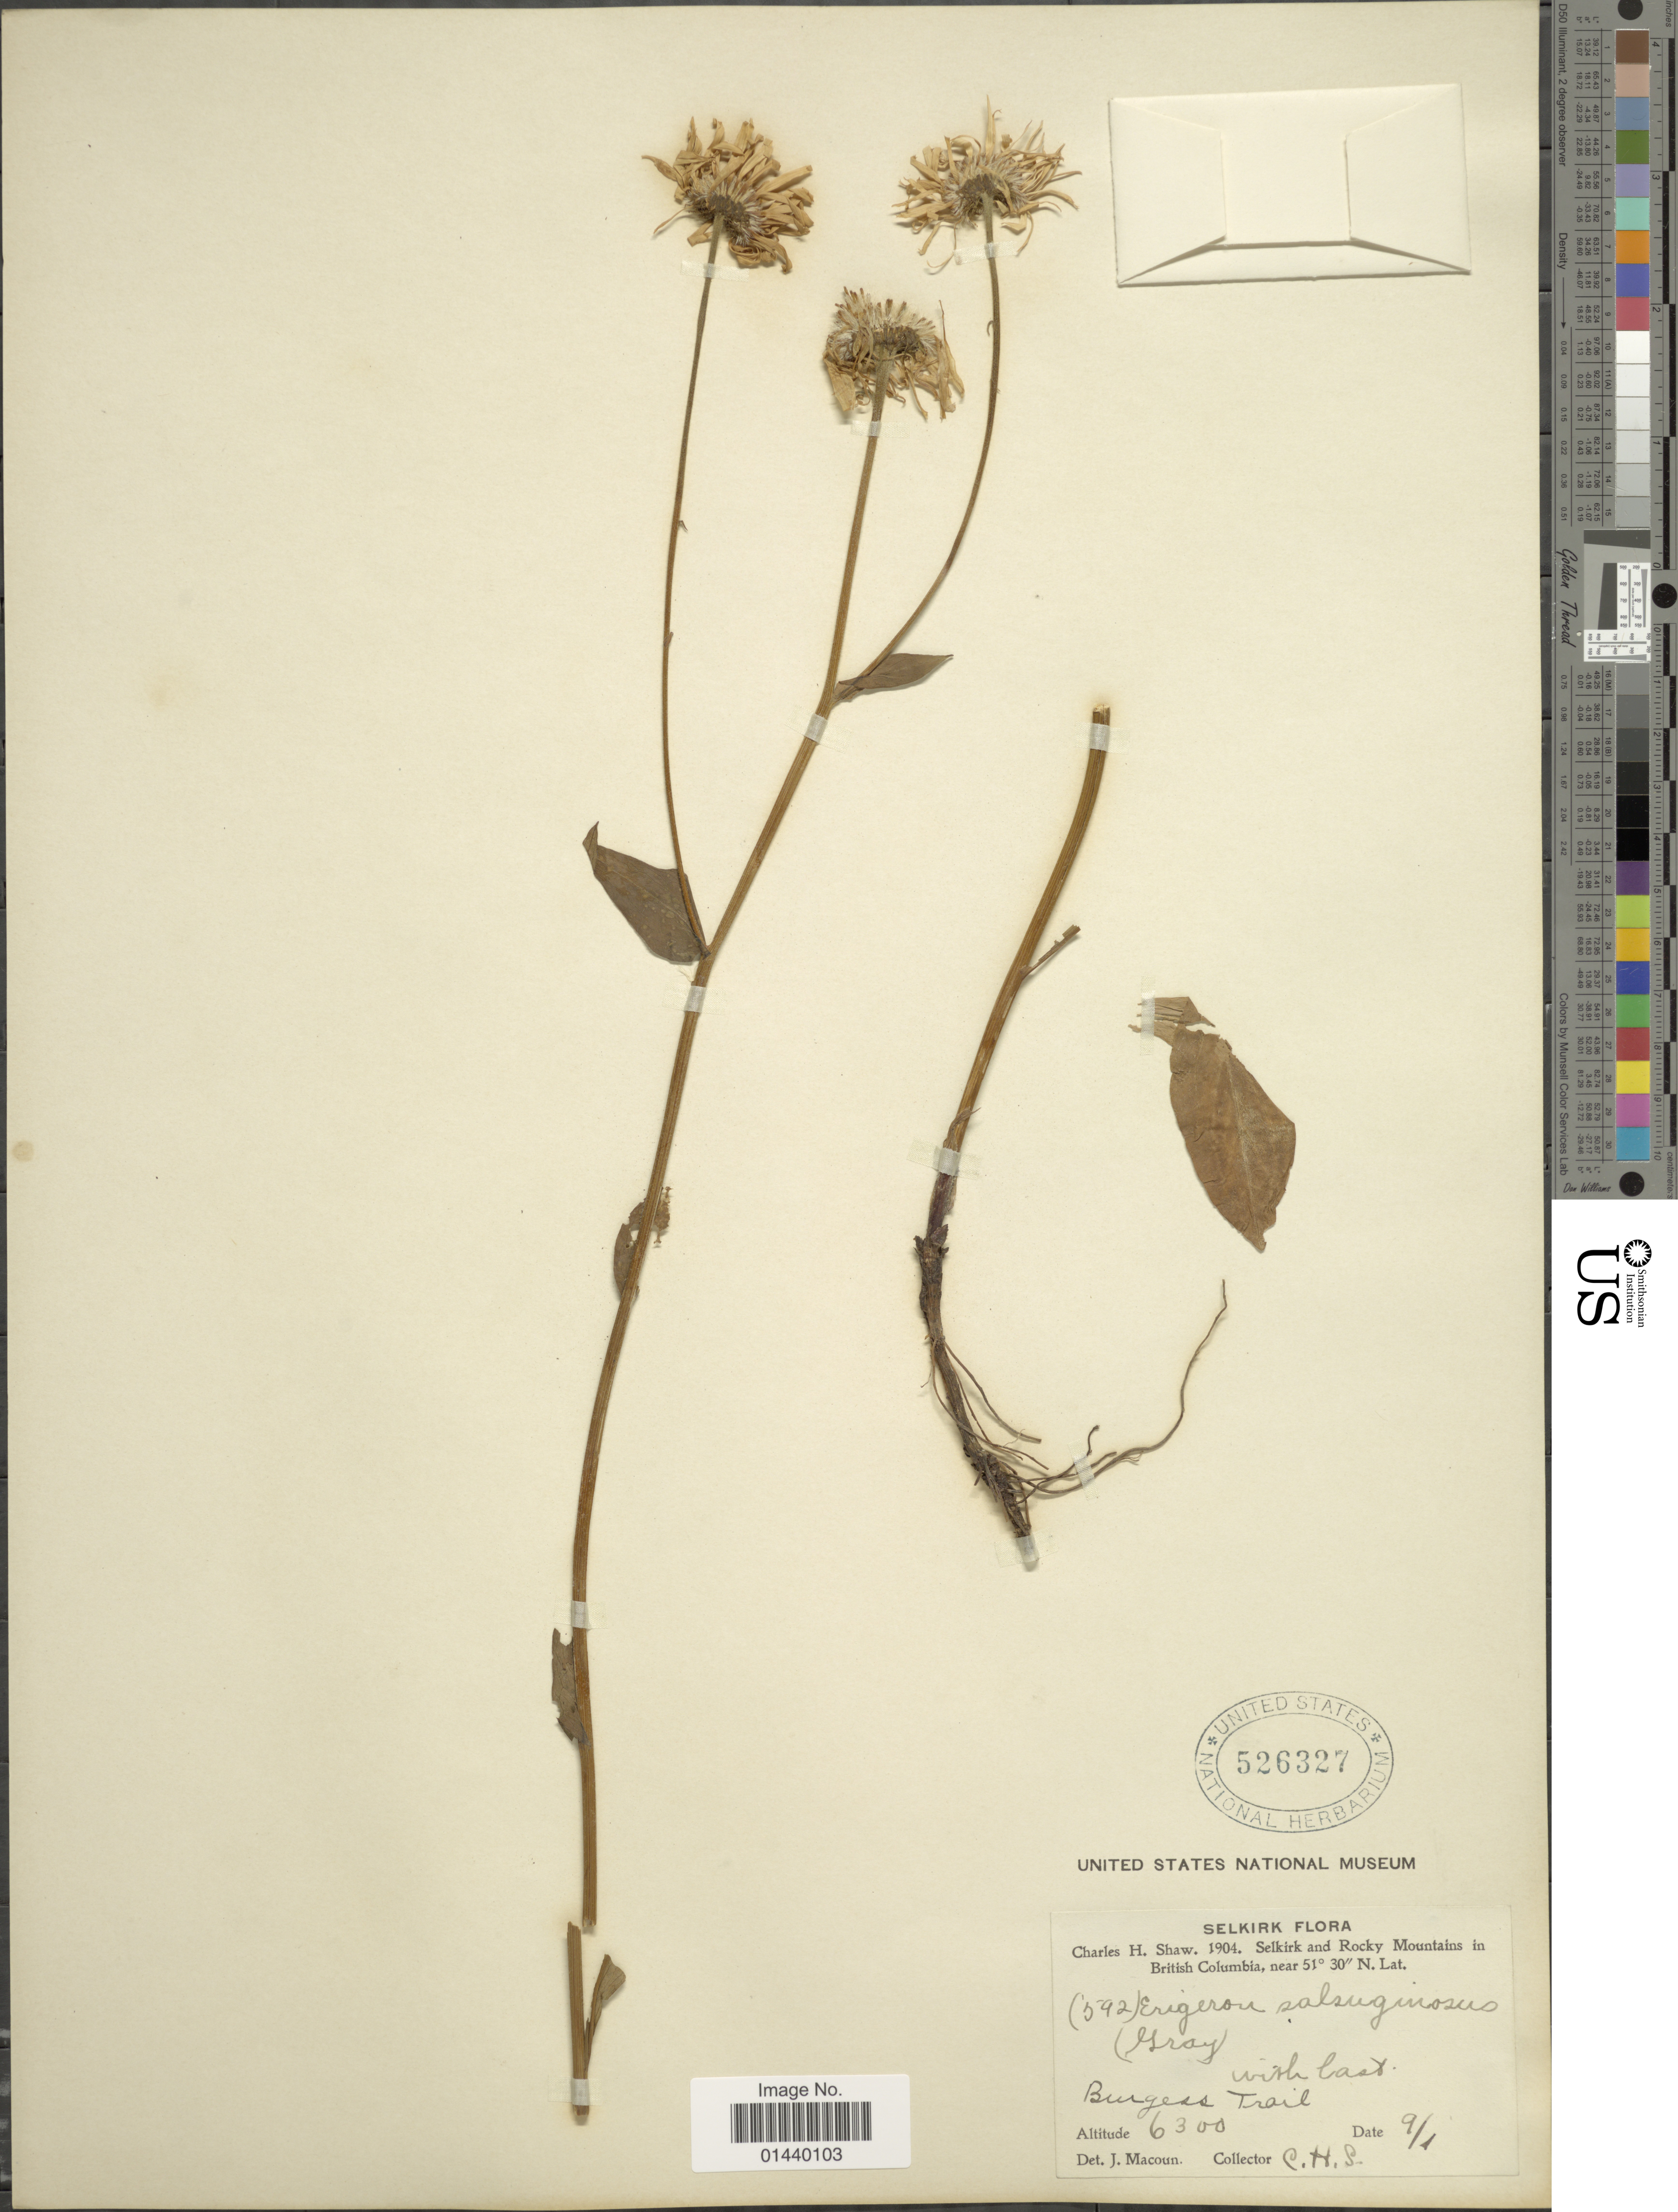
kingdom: Plantae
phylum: Tracheophyta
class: Magnoliopsida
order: Asterales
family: Asteraceae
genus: Erigeron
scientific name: Erigeron salsuginosus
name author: (Richardson ex R. Br.) A. Gray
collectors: C. H. Shaw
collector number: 592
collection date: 1904-01-09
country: Canada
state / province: British Columbia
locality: Selkirk and Rocky Mountains. Burgess Trail.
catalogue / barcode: US 526327